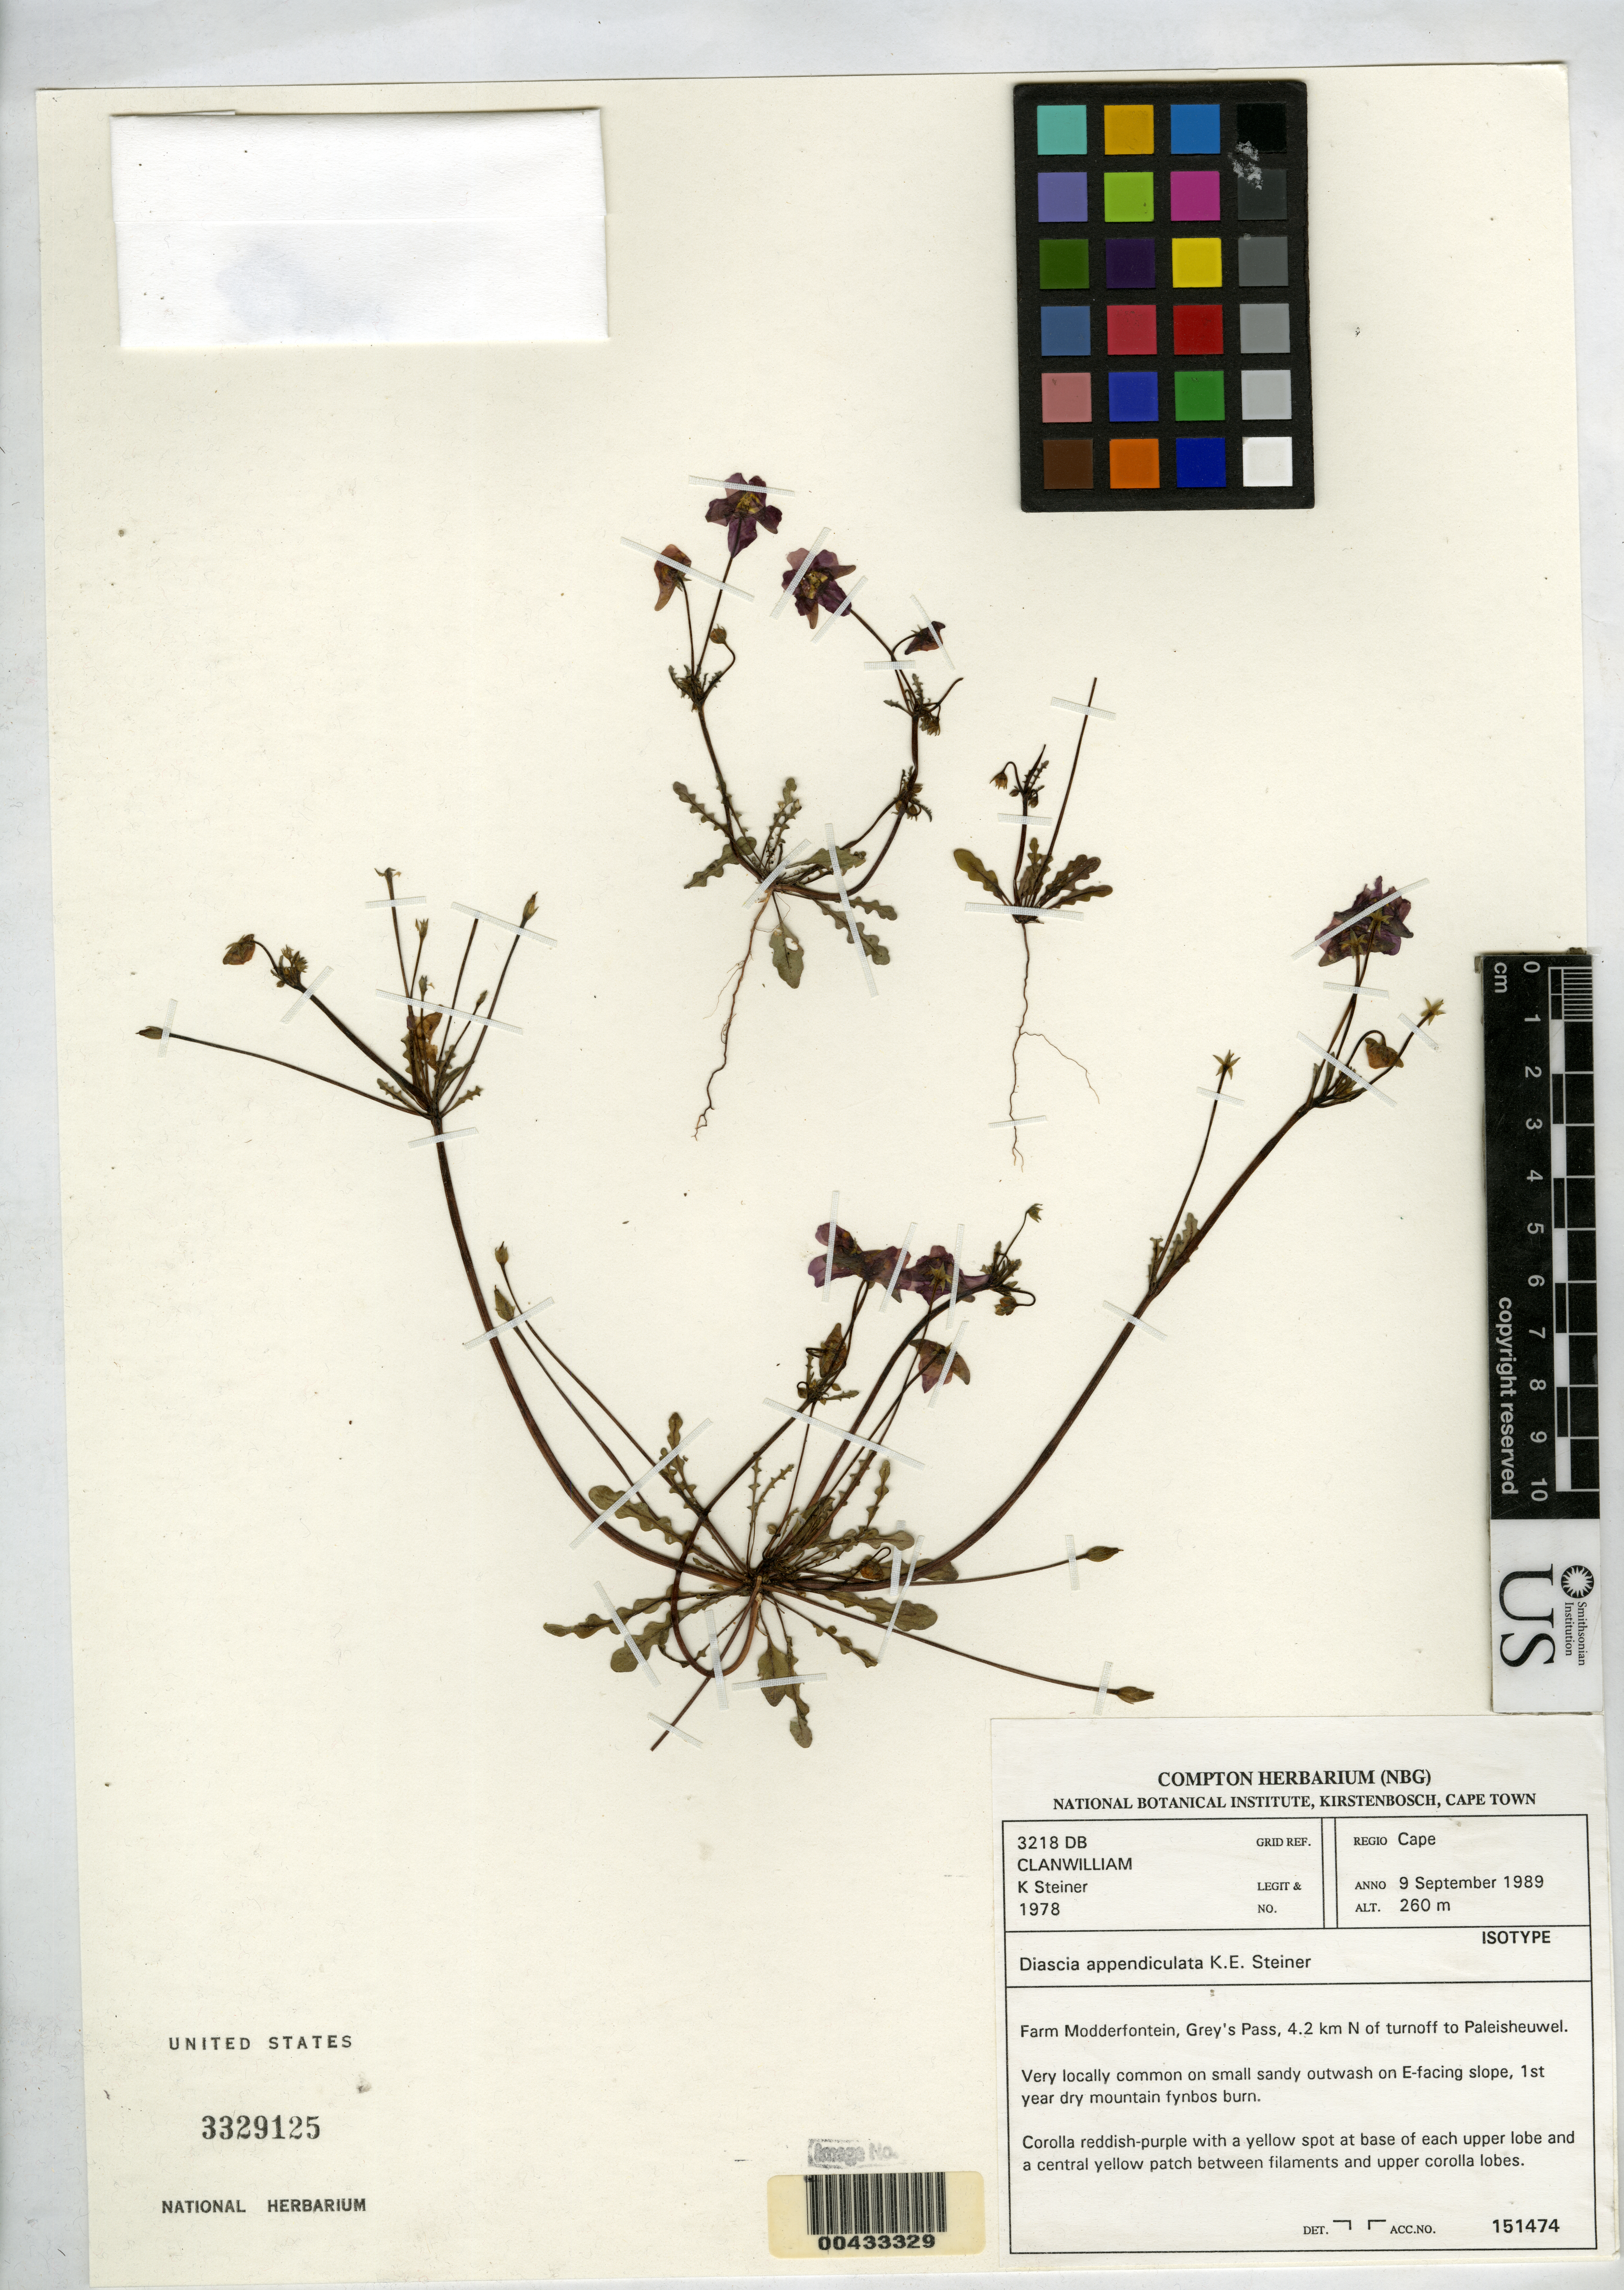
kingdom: Plantae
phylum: Tracheophyta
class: Magnoliopsida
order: Lamiales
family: Scrophulariaceae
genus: Diascia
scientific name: Diascia appendiculata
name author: K.E. Steiner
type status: Isotype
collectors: K. Steiner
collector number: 1978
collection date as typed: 09 Sep 1989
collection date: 1989-09-09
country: South Africa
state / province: Western Cape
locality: Farm Modderfontein, Grey's Pass, 4.2 km N of turnoff to Paleisheuwel.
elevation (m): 260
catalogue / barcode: US 3329125